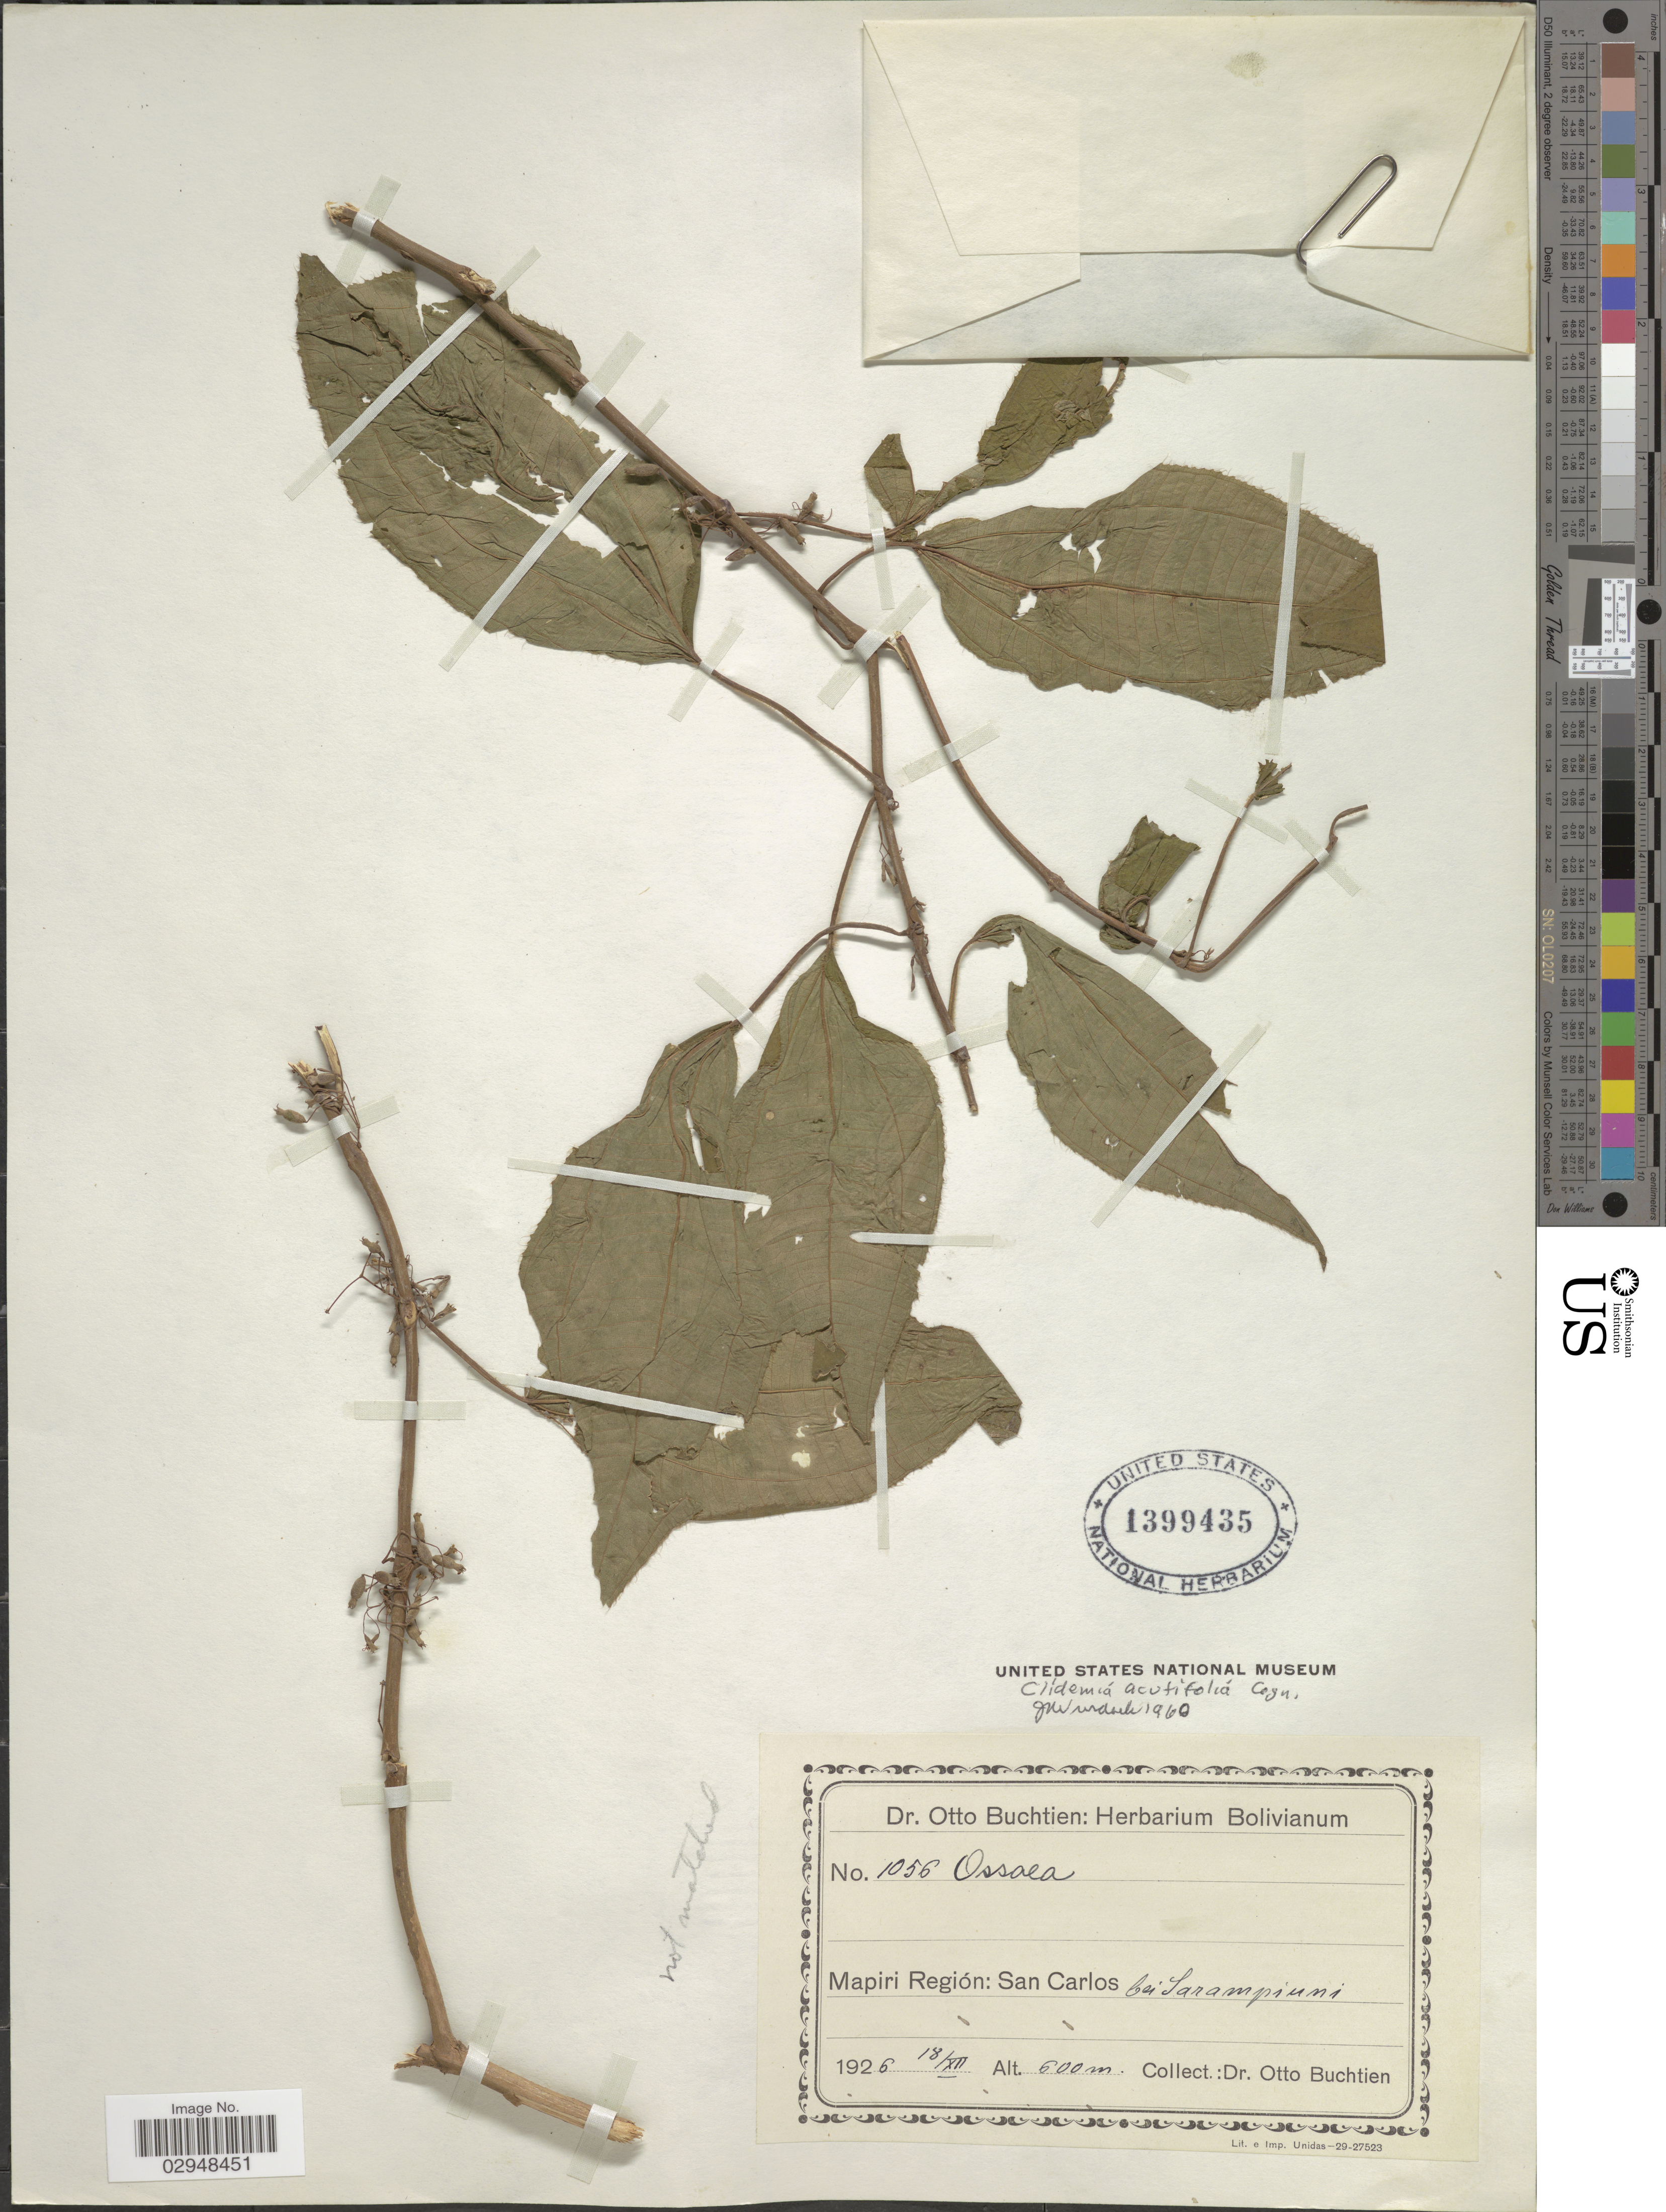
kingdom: Plantae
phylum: Tracheophyta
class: Magnoliopsida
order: Myrtales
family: Melastomataceae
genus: Clidemia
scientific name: Clidemia acutifolia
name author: Cogn.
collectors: O. Buchtien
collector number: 1056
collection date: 1926-12-18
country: Bolivia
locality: Mapiri Región, San Carlos bei Sarampiuni.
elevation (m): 600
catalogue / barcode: US 1399435